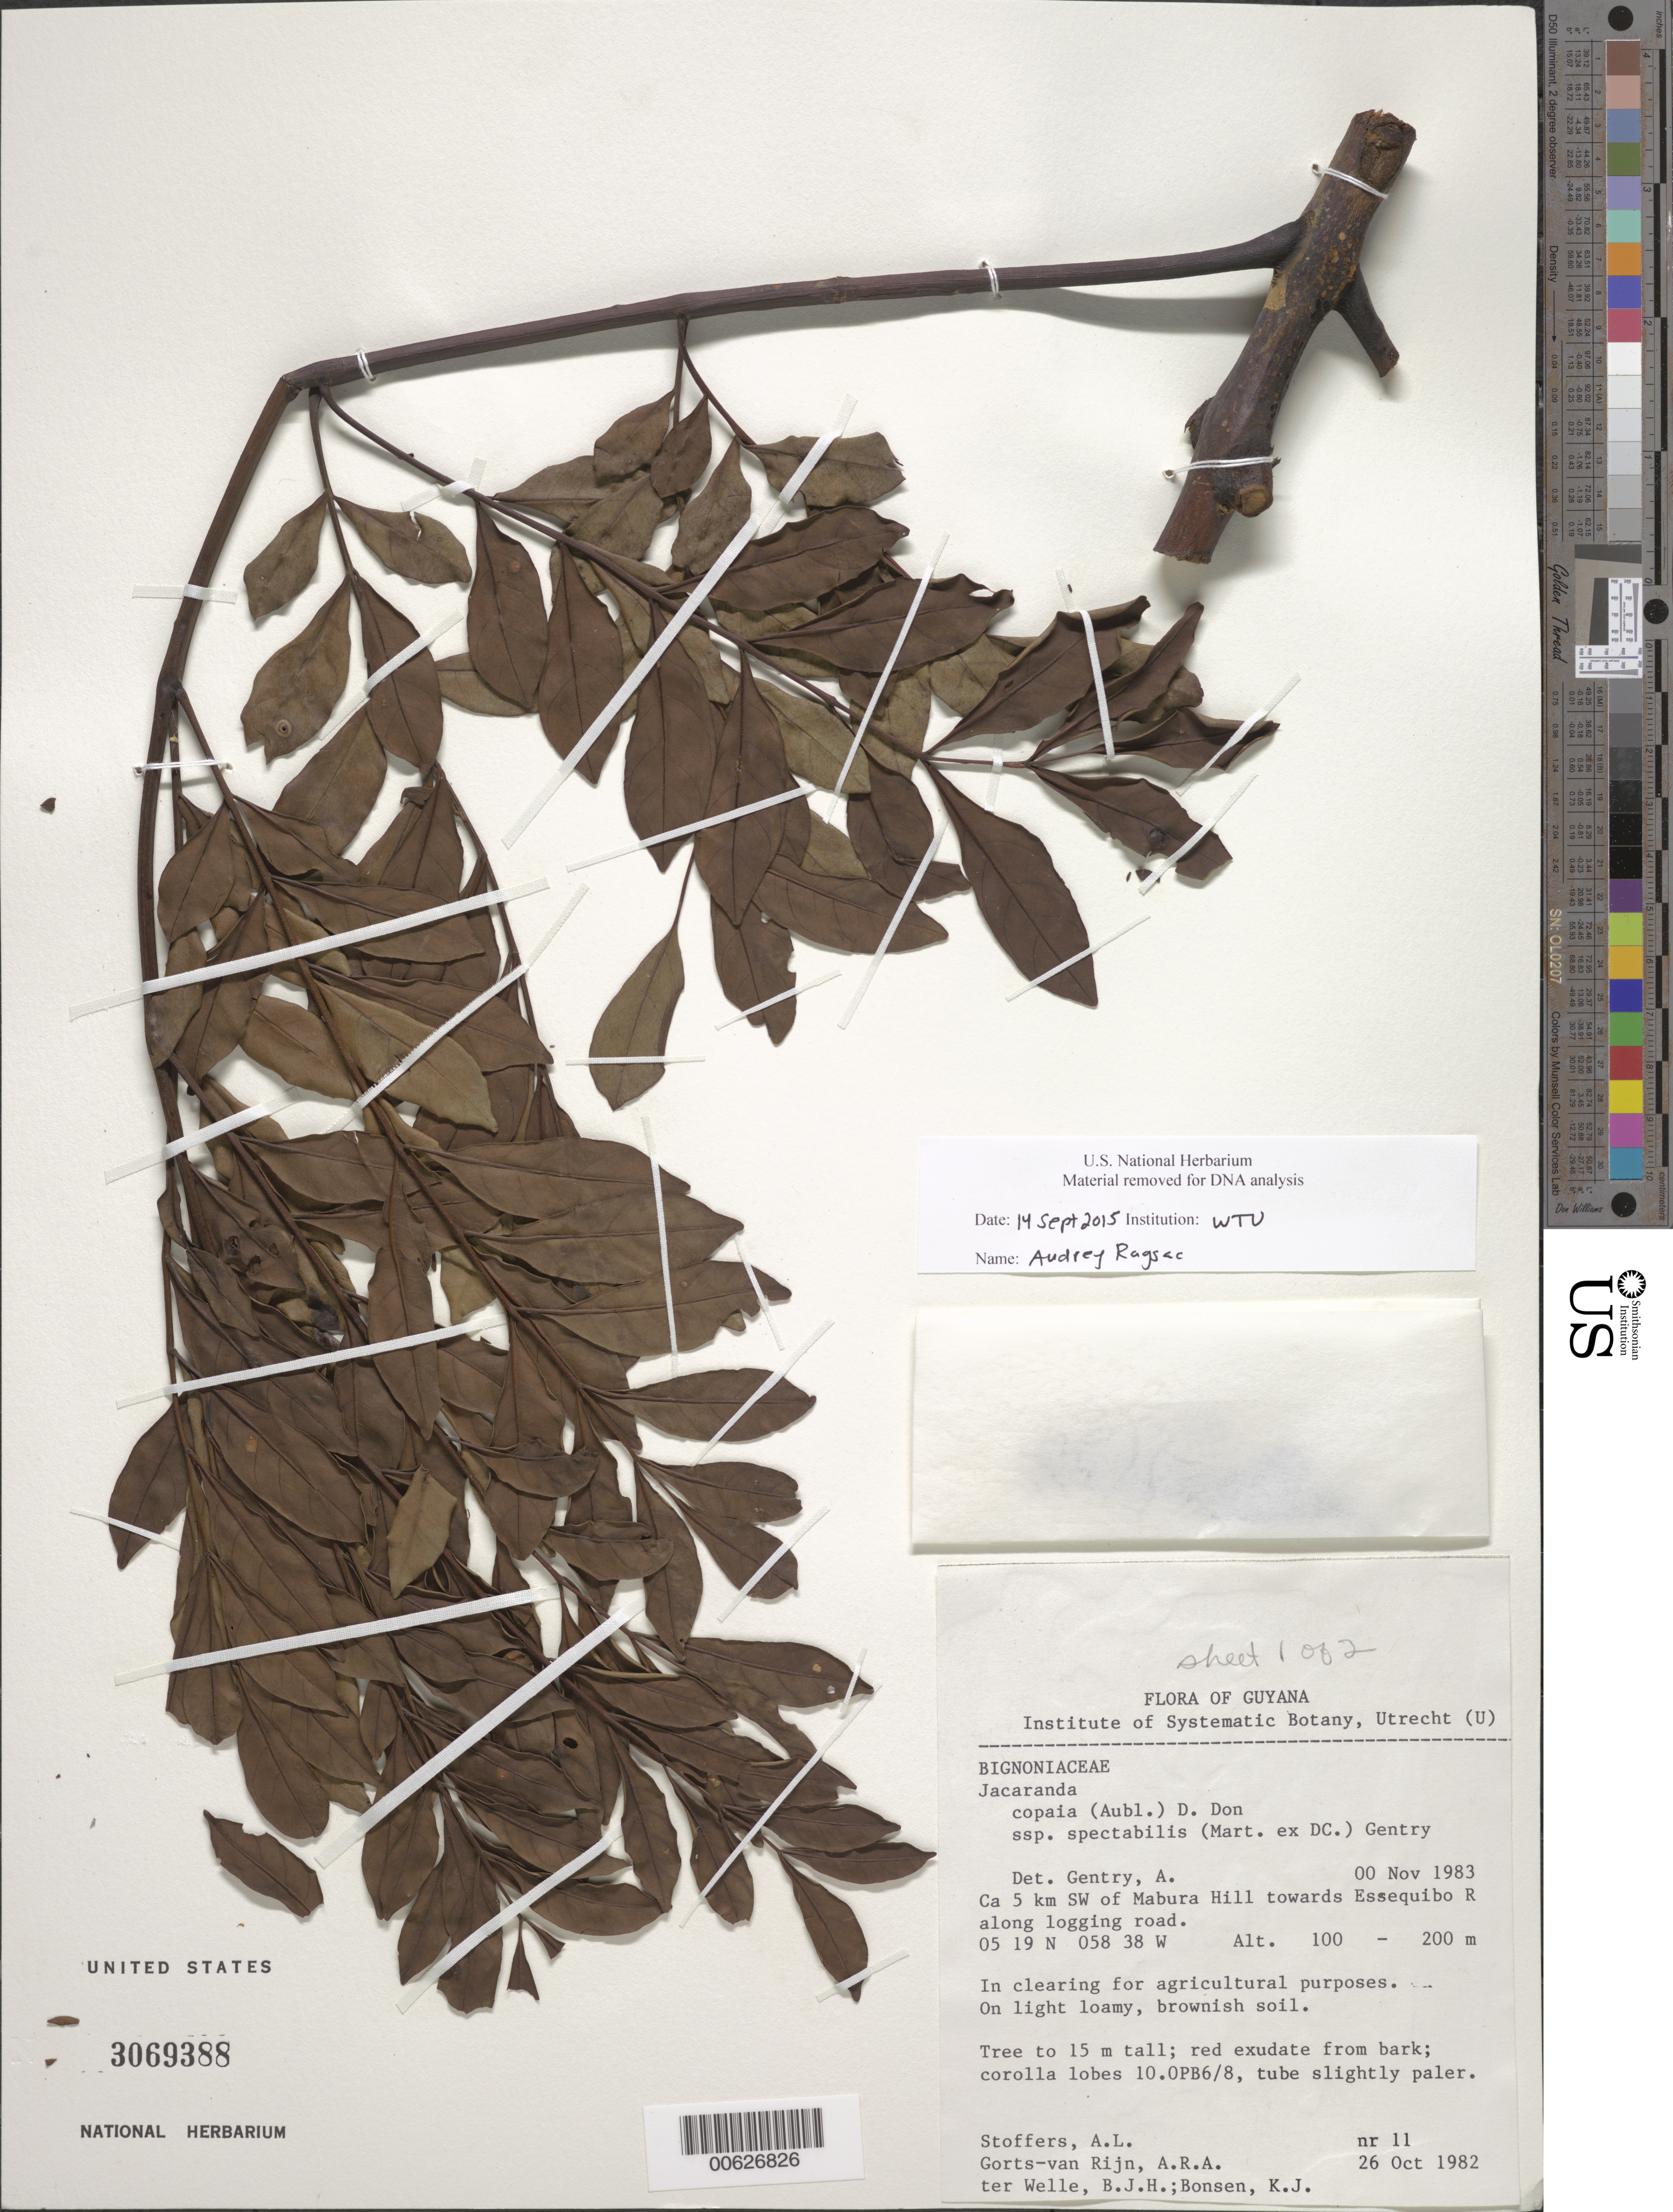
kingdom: Plantae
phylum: Tracheophyta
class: Magnoliopsida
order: Lamiales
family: Bignoniaceae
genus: Jacaranda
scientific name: Jacaranda copaia subsp. spectabilis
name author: (Mart. ex DC.) A.H. Gentry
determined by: Gentry, A. H.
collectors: A. Stoffers, A. .R. A. Görts-van Rijn, B. Welle & K. Bonsen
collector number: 11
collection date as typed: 26-Oct-82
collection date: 1982-10-26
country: Guyana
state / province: U. Demerara-Berbice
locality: Mabura Hill, 5 km SW of, towards Essequibo R.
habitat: Clearing for agricultural purposes on light, loamy soil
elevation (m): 100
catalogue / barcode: US 3069388